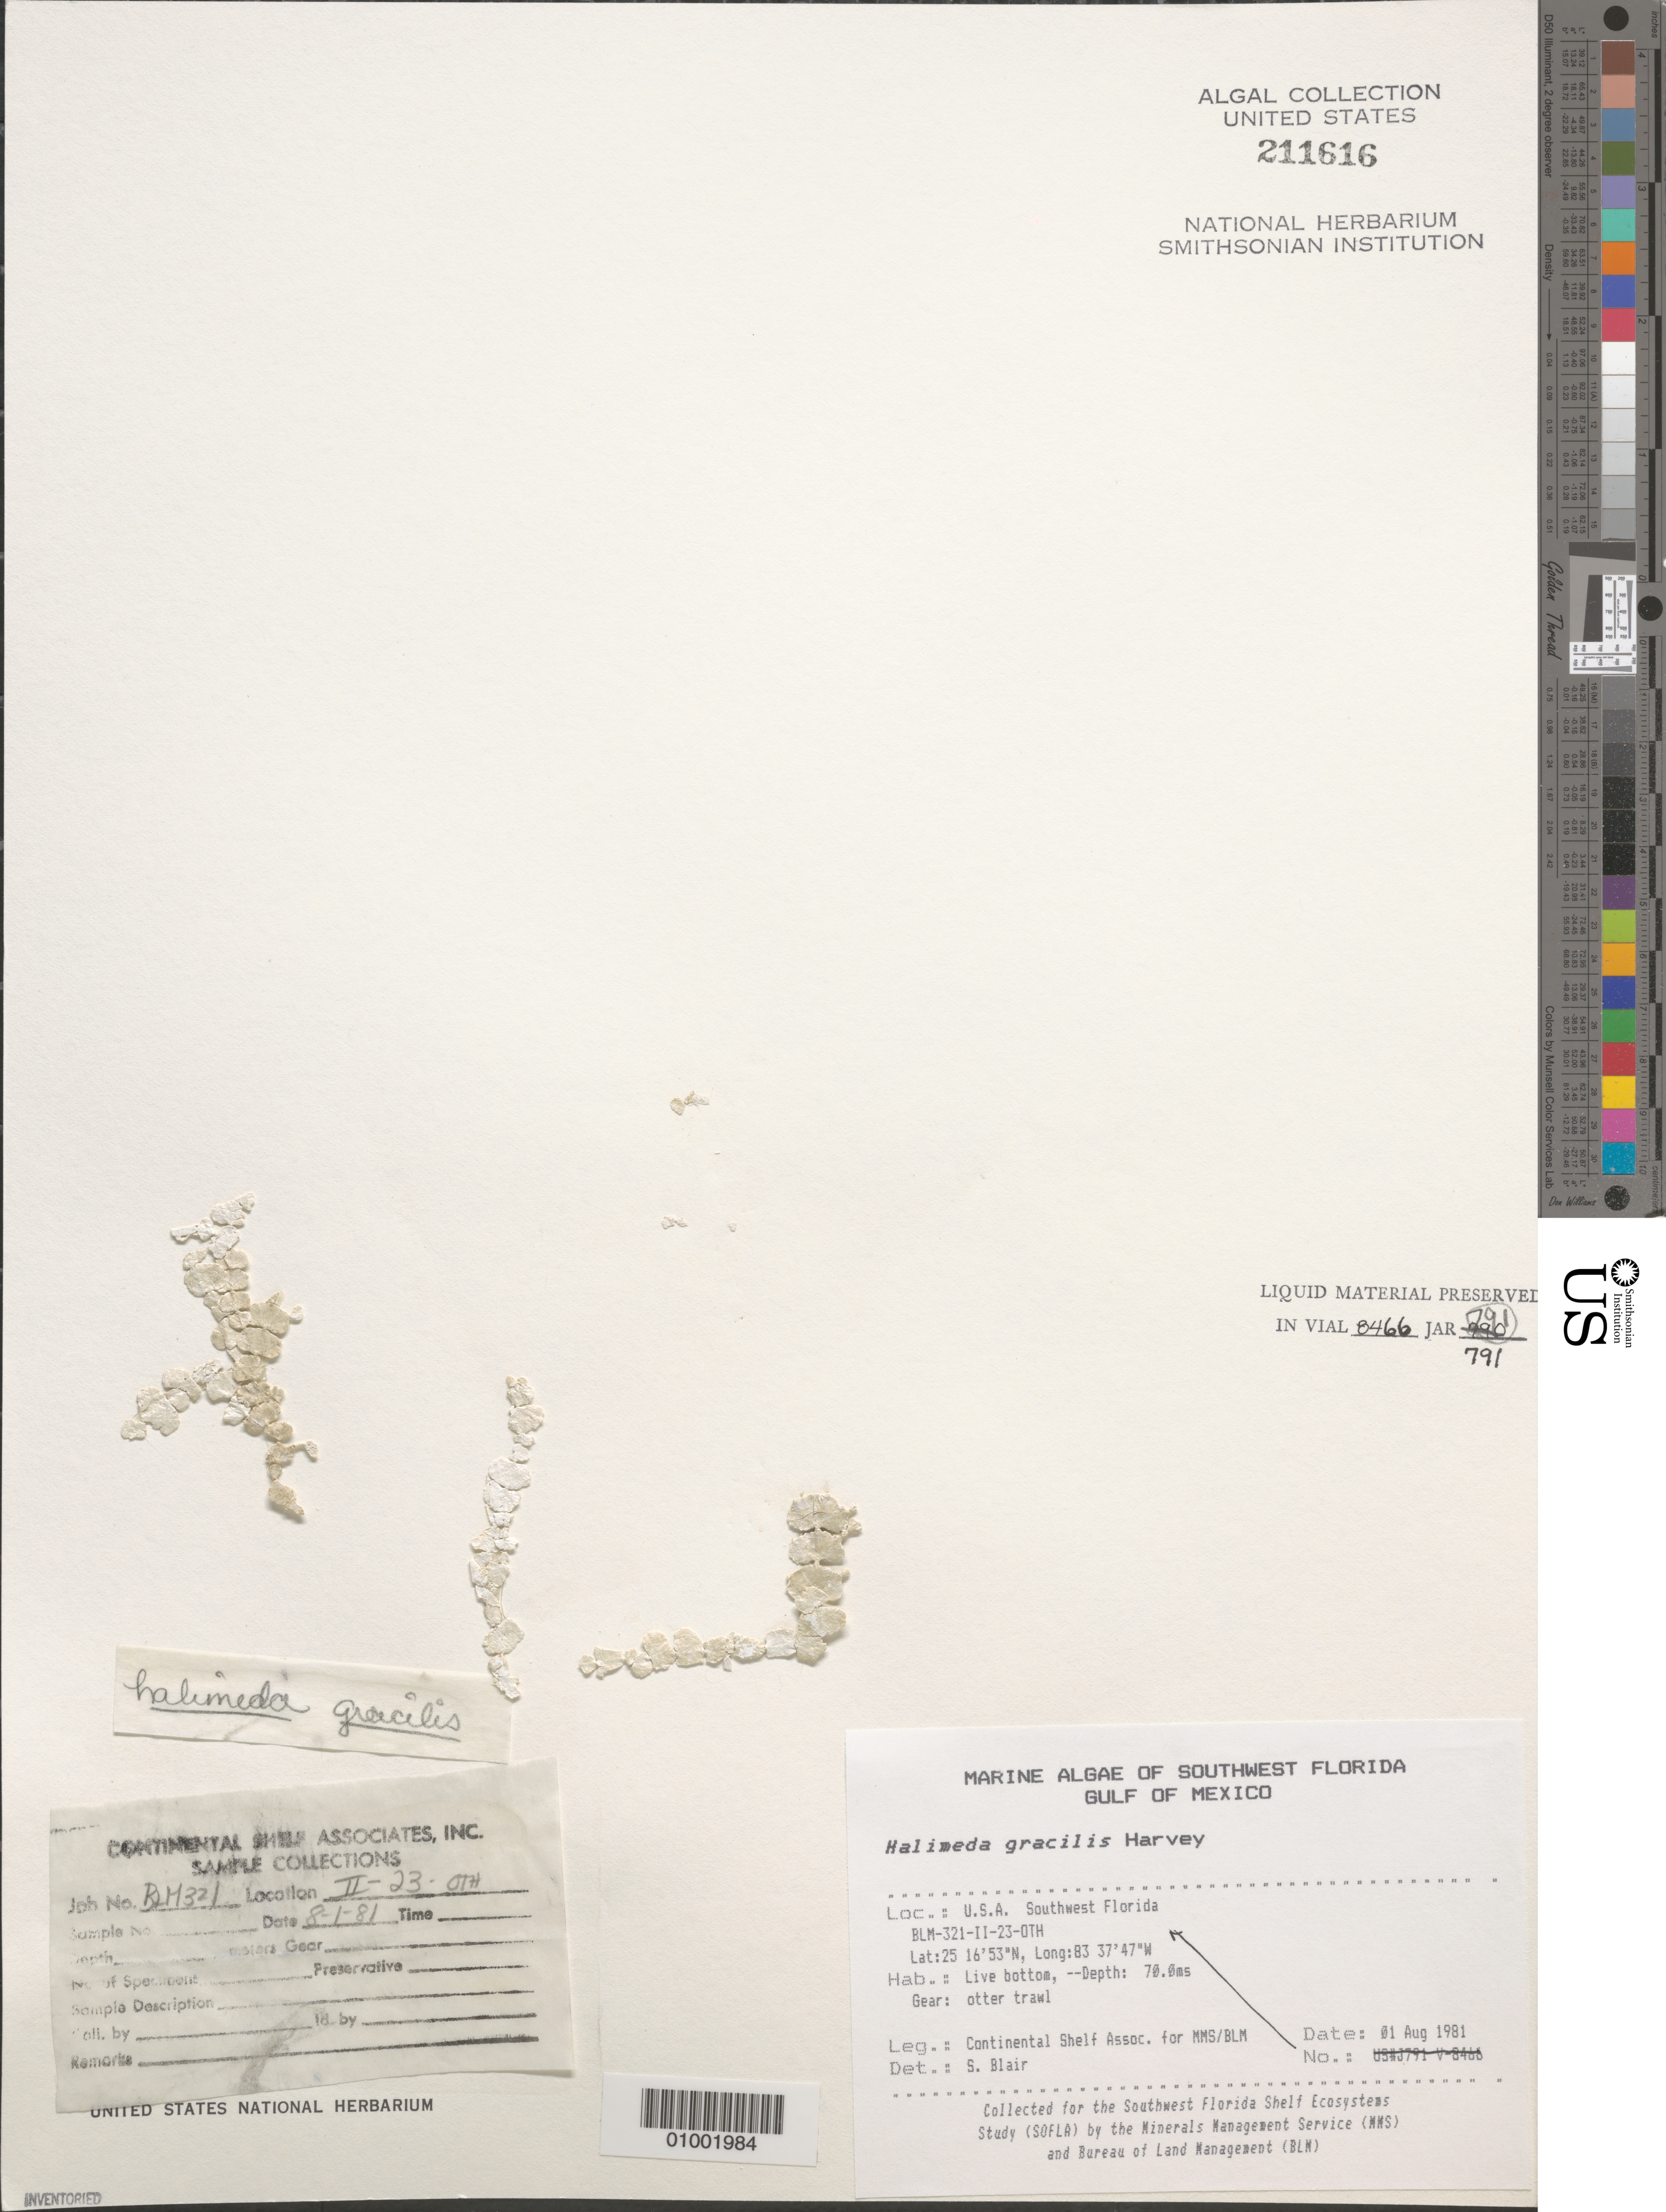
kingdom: Plantae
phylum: Chlorophyta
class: Ulvophyceae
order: Bryopsidales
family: Halimedaceae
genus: Halimeda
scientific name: Halimeda gracilis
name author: Harv. ex J. Agardh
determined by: Blair, S. M.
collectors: Continental Shelf Associates for the MMS/BLM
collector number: BLM-321-II-23-OTH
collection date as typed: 01 Aug 1981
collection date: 1981-08-01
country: United States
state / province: Florida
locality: Gulf of Mexico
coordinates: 25 16'53"N, 83 37'47"W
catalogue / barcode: US 211616